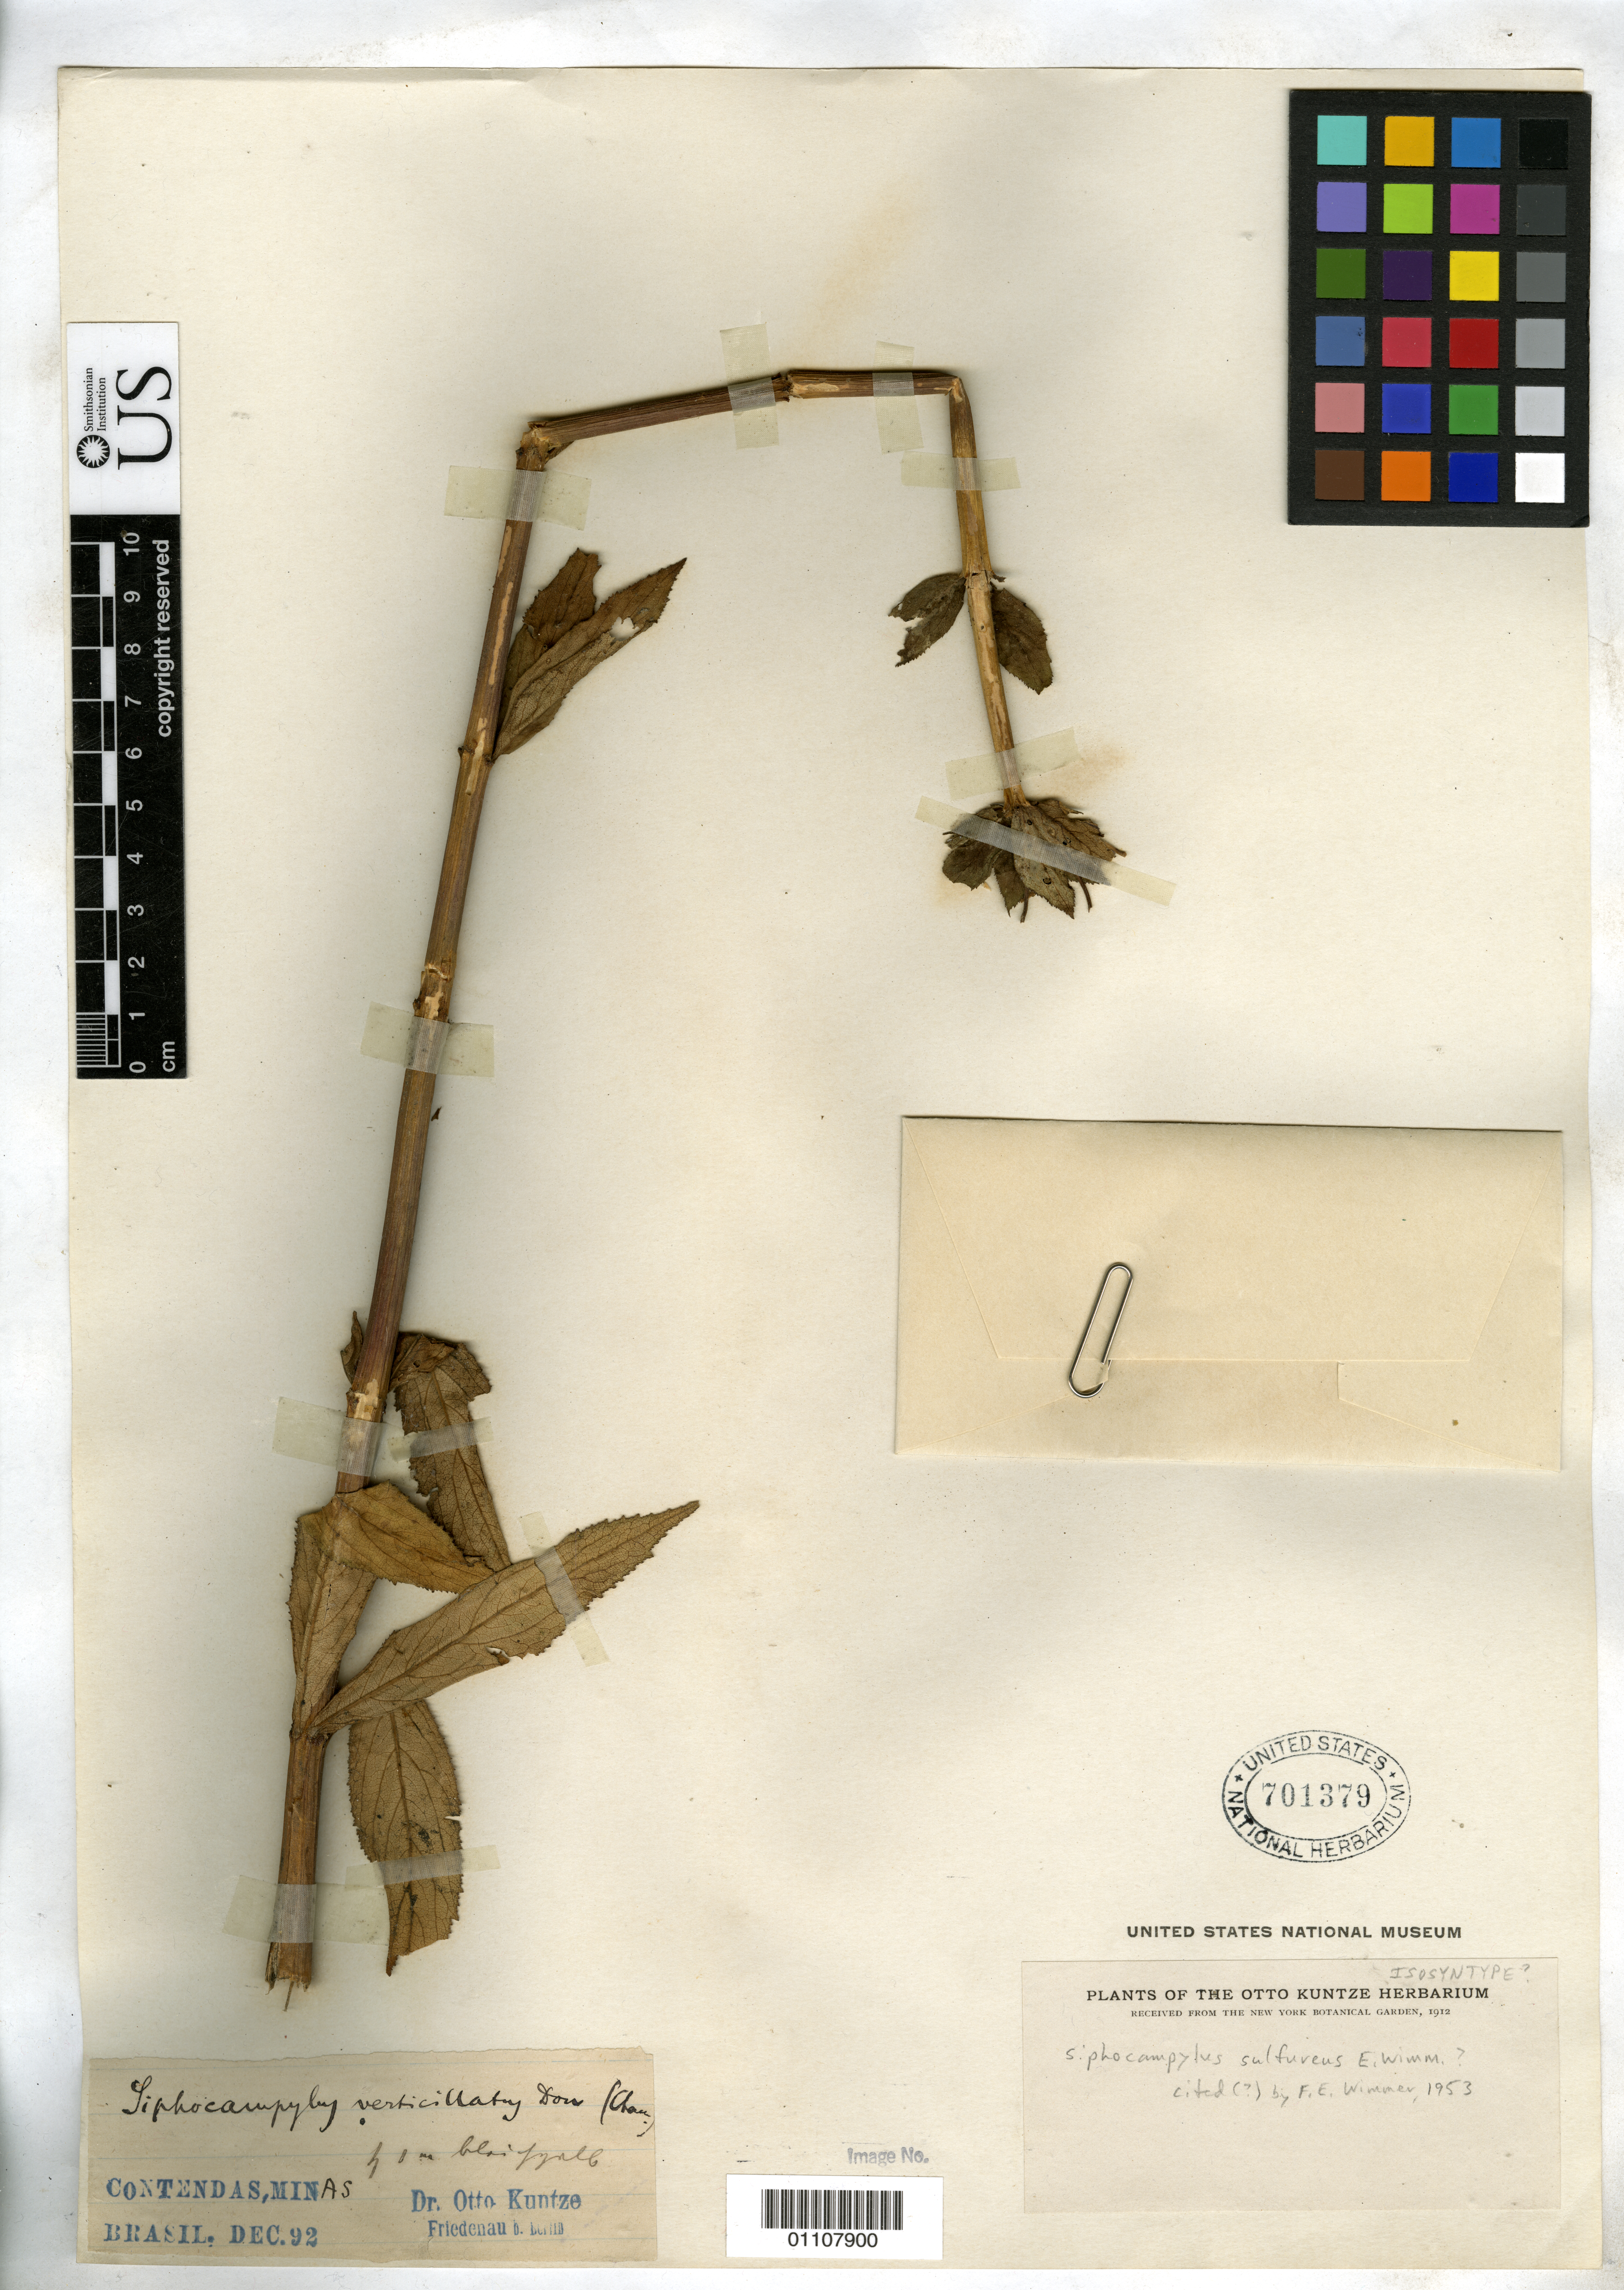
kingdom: Plantae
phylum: Tracheophyta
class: Magnoliopsida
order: Asterales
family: Campanulaceae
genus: Siphocampylus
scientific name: Siphocampylus sulfureus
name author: E. Wimm.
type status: Possible Isosyntype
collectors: ex Herb. O. Kuntze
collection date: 1892-12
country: Brazil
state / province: Minas Gerais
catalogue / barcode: US 701379